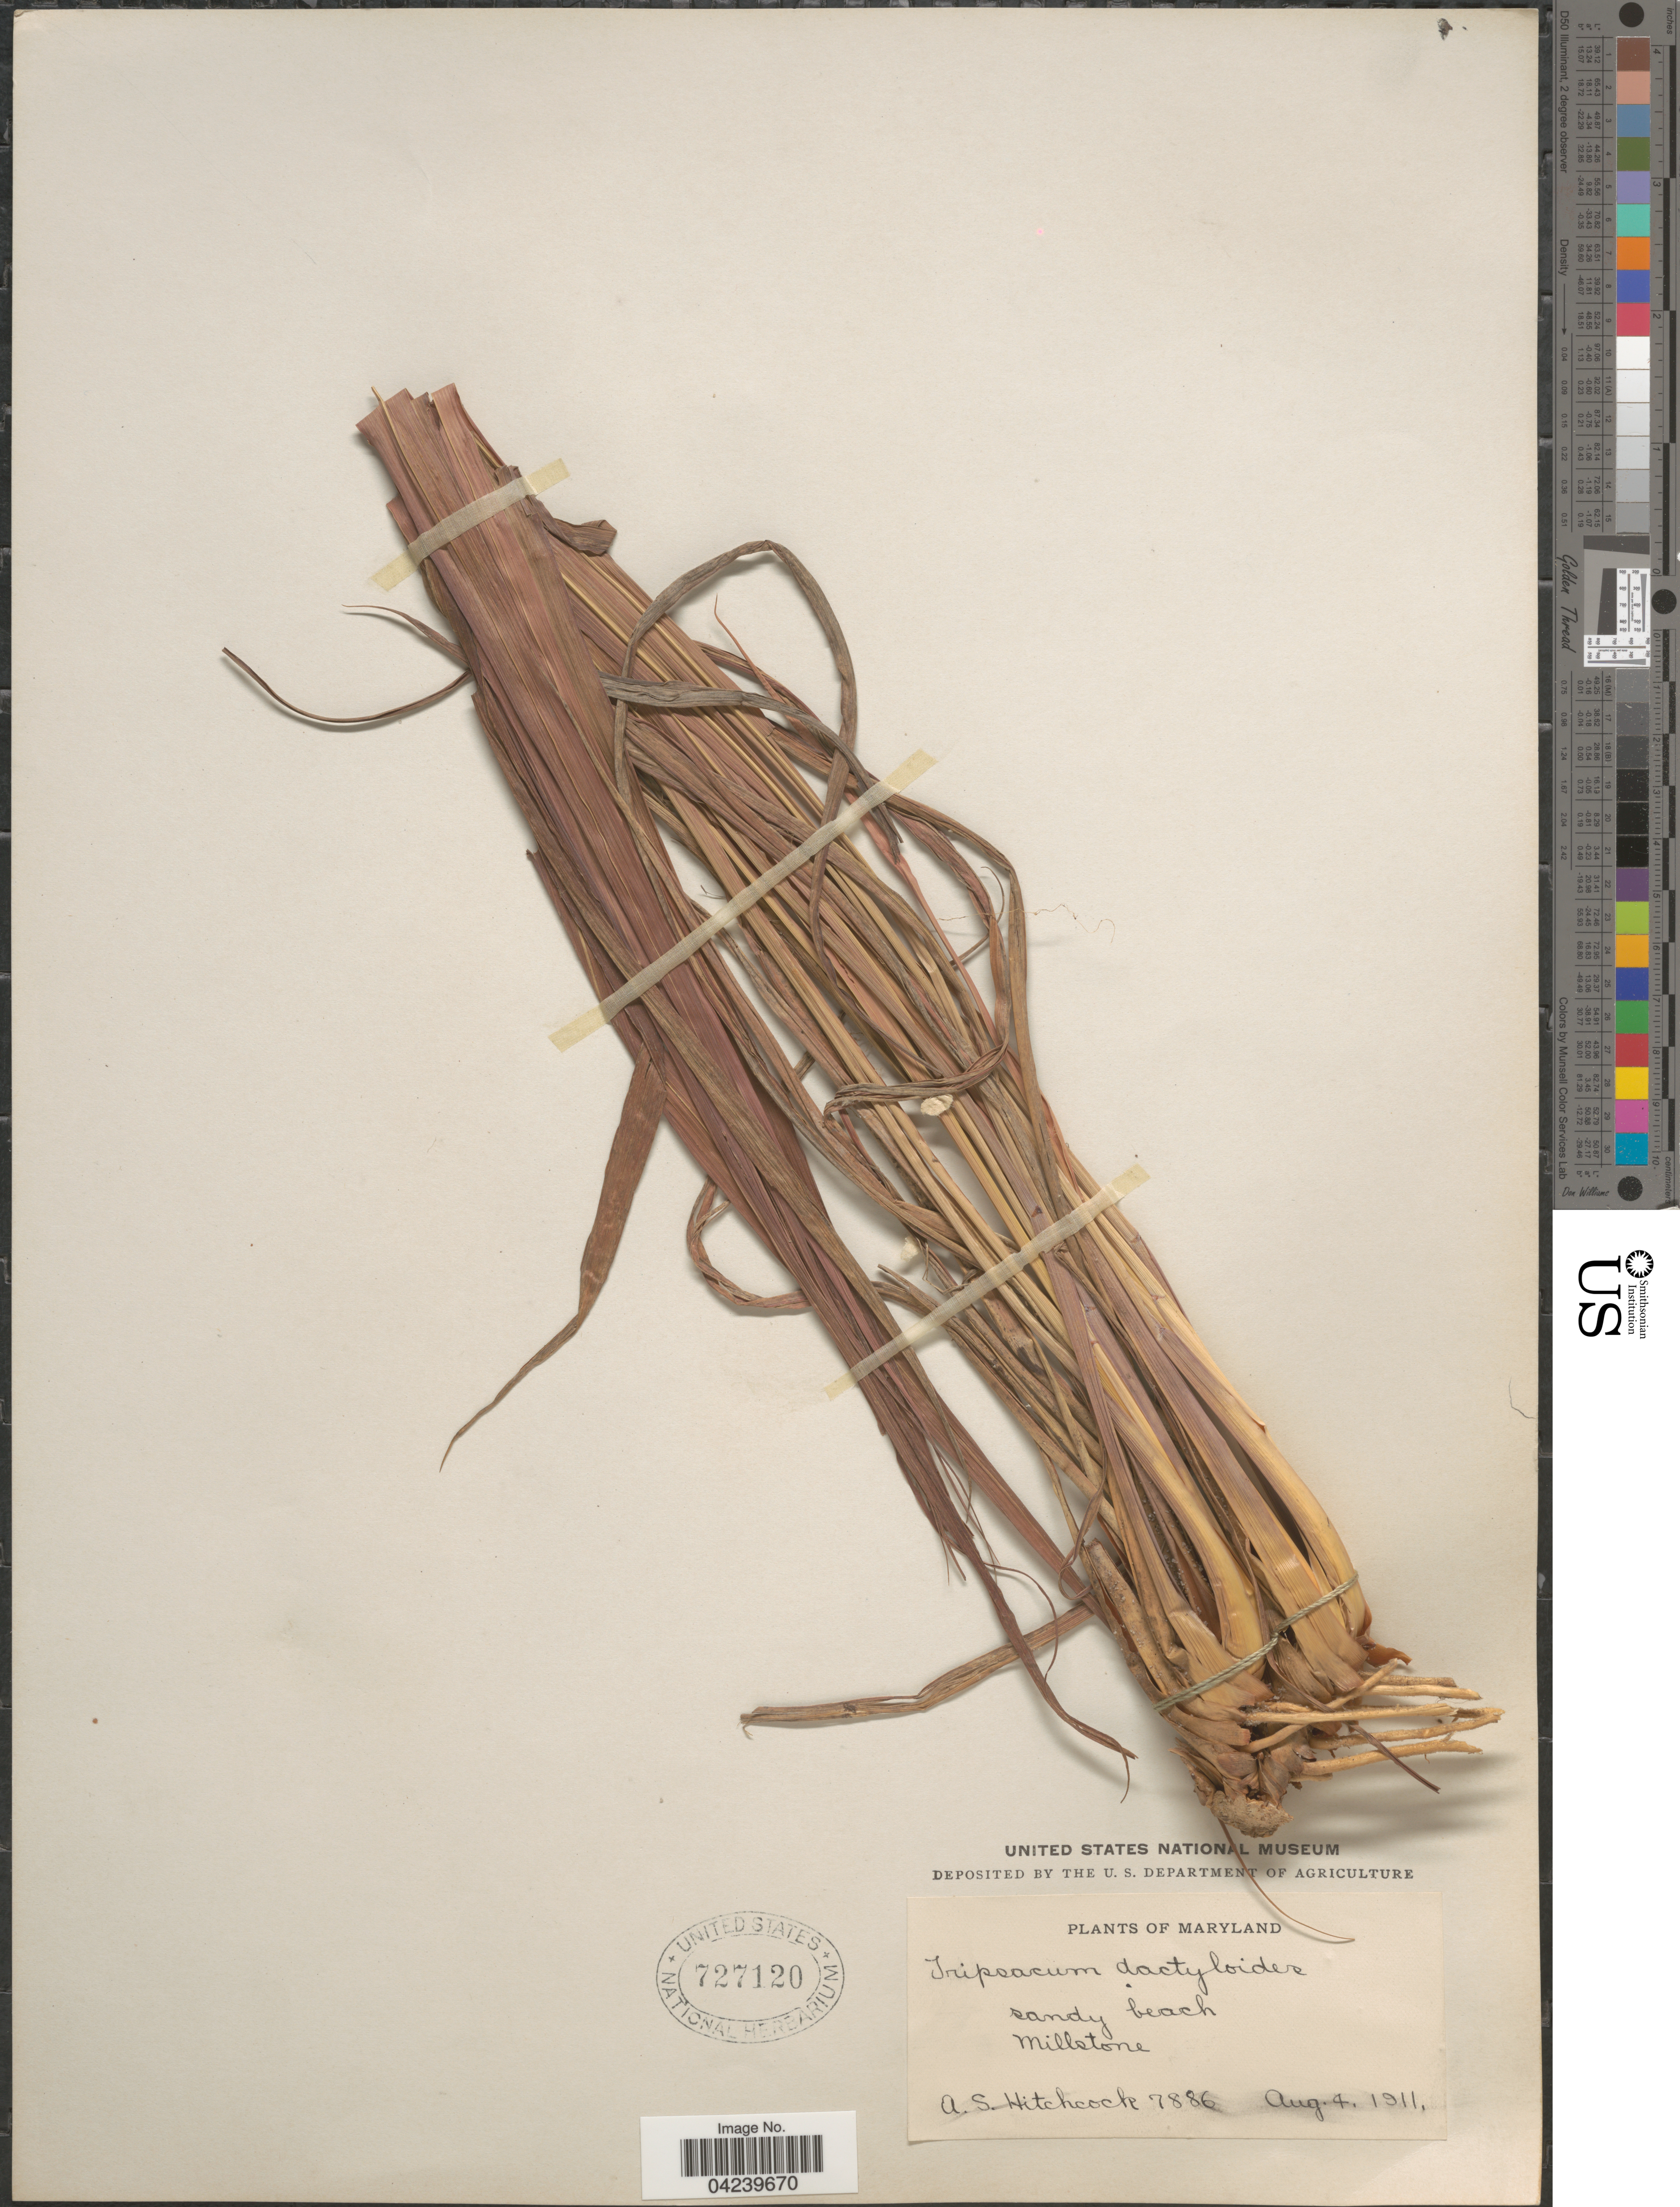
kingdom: Plantae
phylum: Tracheophyta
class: Liliopsida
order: Poales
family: Poaceae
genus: Tripsacum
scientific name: Tripsacum dactyloides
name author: (L.) L.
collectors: A. S. Hitchcock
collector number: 7886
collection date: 1911-08-04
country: United States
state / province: Maryland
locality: Millstone.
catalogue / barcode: US 727120